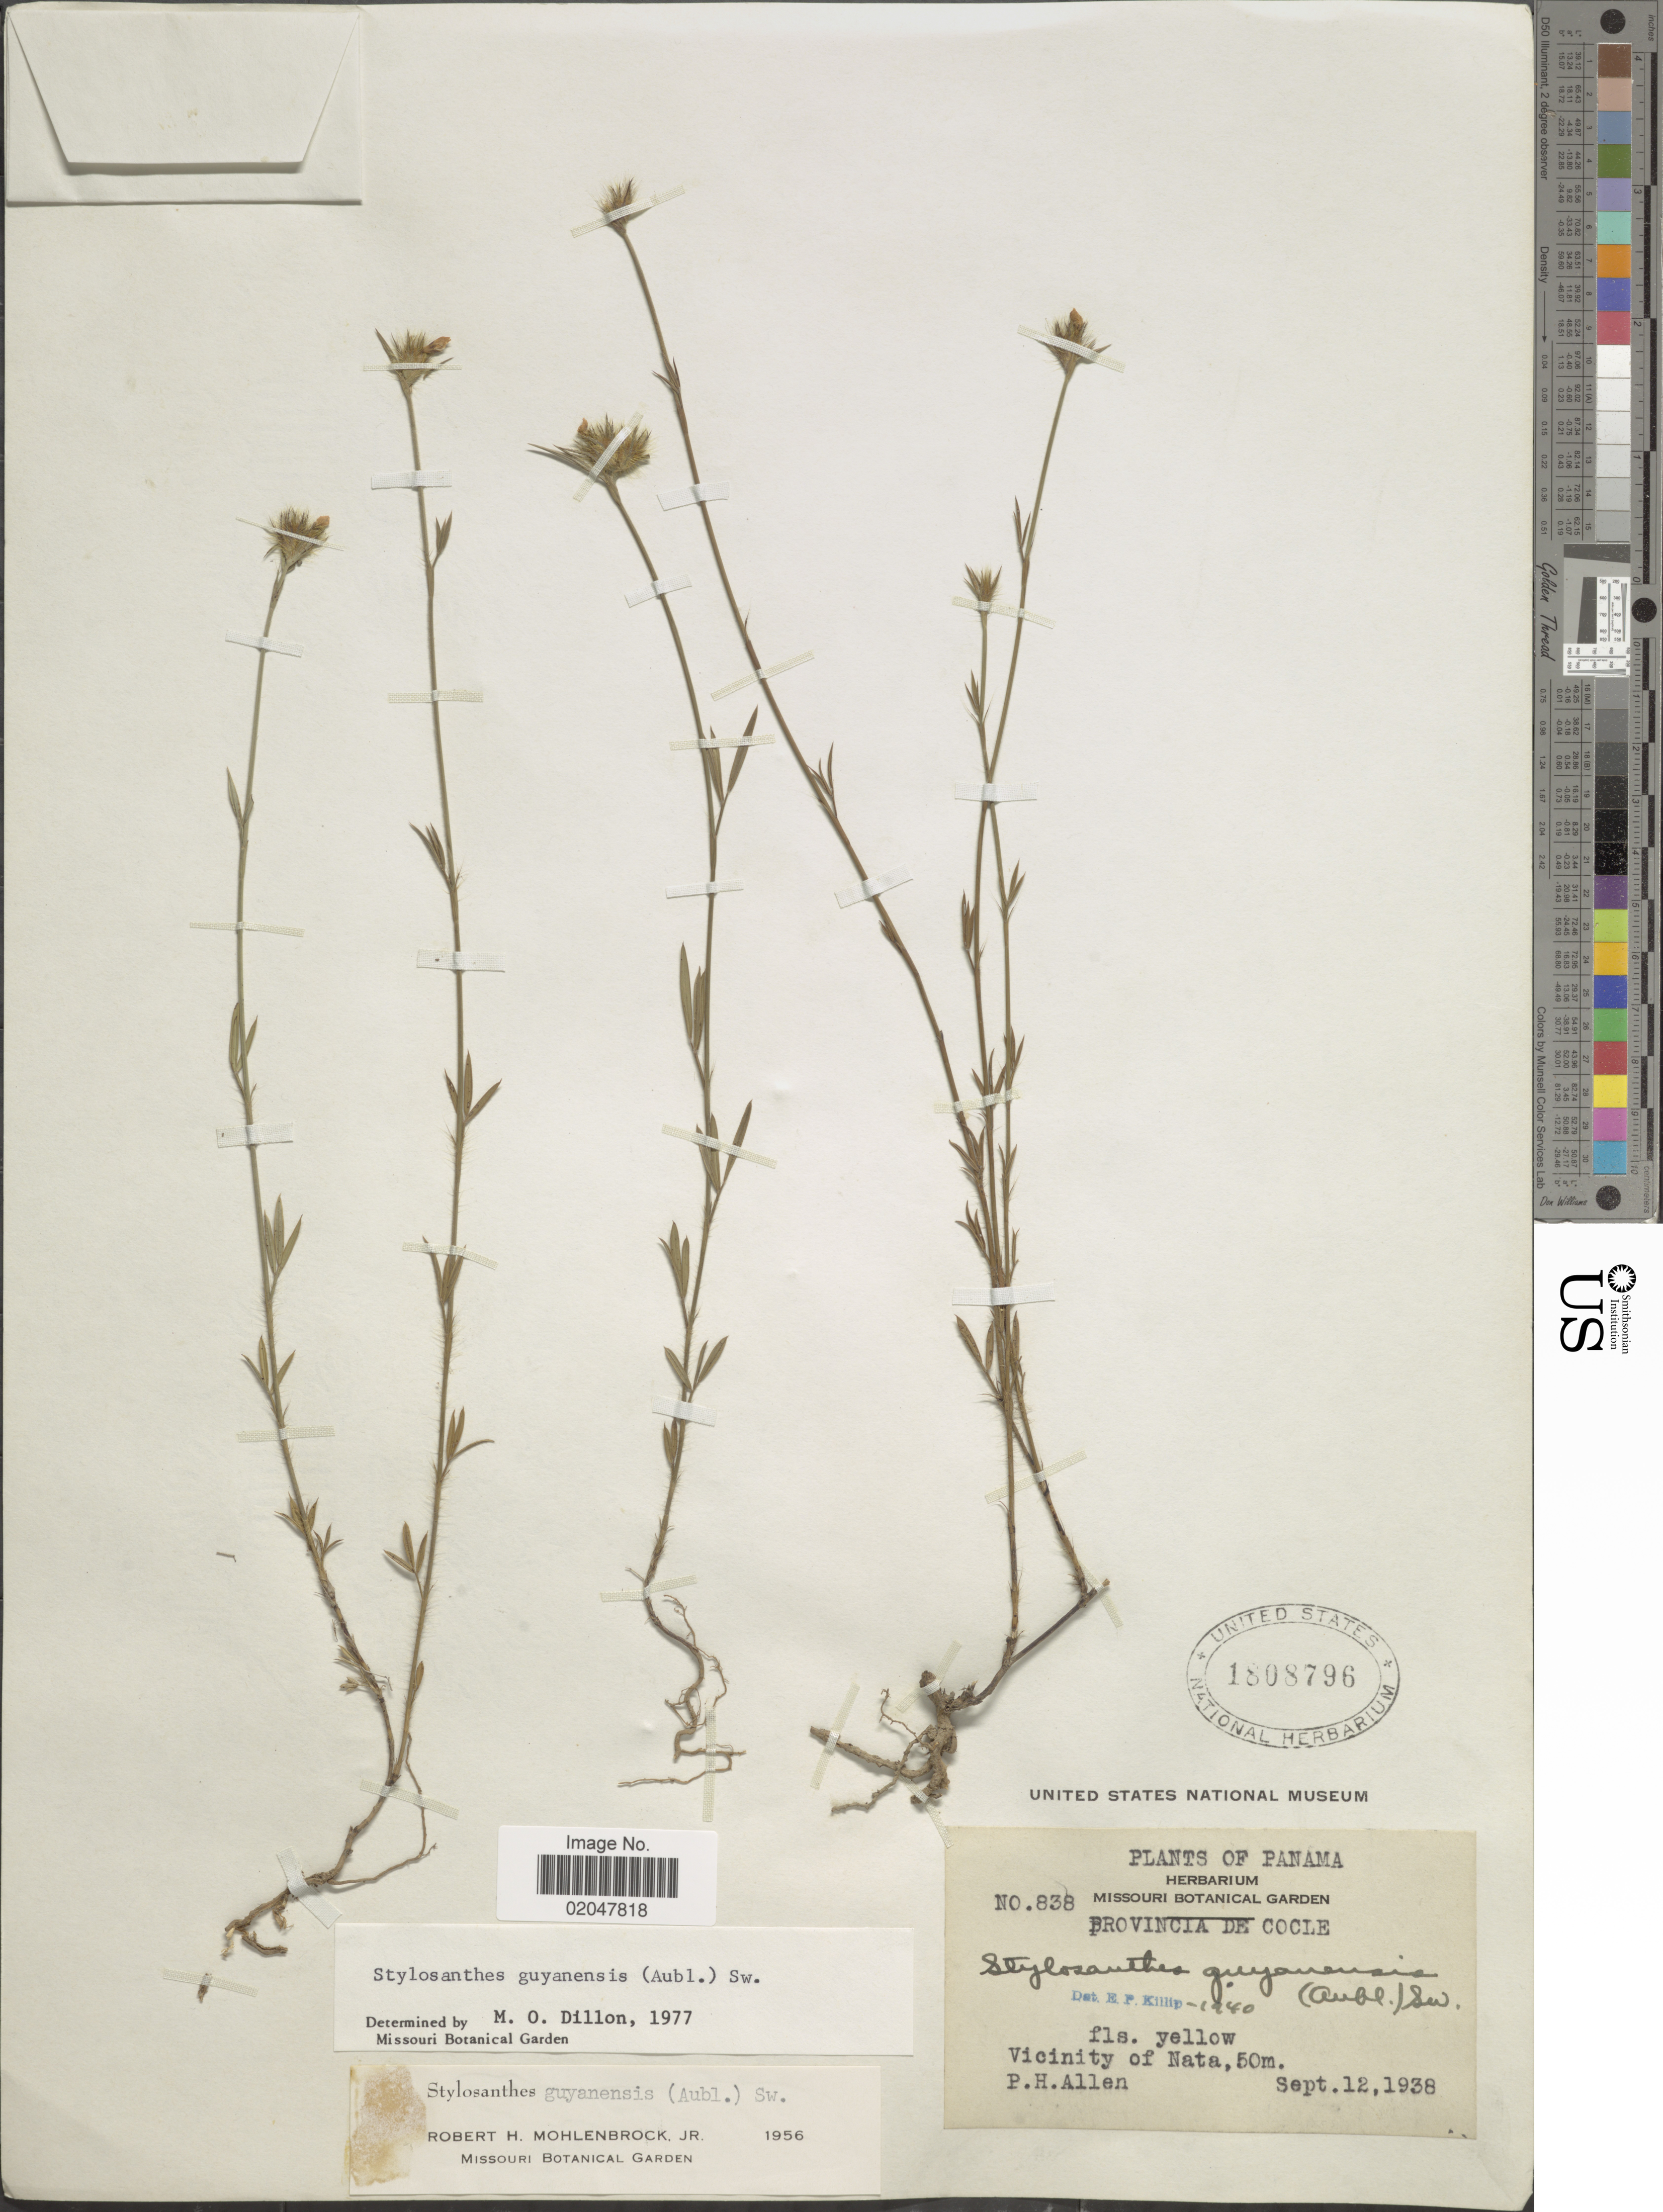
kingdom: Plantae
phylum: Tracheophyta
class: Magnoliopsida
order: Fabales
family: Fabaceae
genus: Stylosanthes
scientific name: Stylosanthes guianensis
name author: (Aubl.) Sw.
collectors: P. H. Allen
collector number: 838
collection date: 1938-09-12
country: Panama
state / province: Coclé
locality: Vicinity of Nata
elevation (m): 50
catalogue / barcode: US 1808796